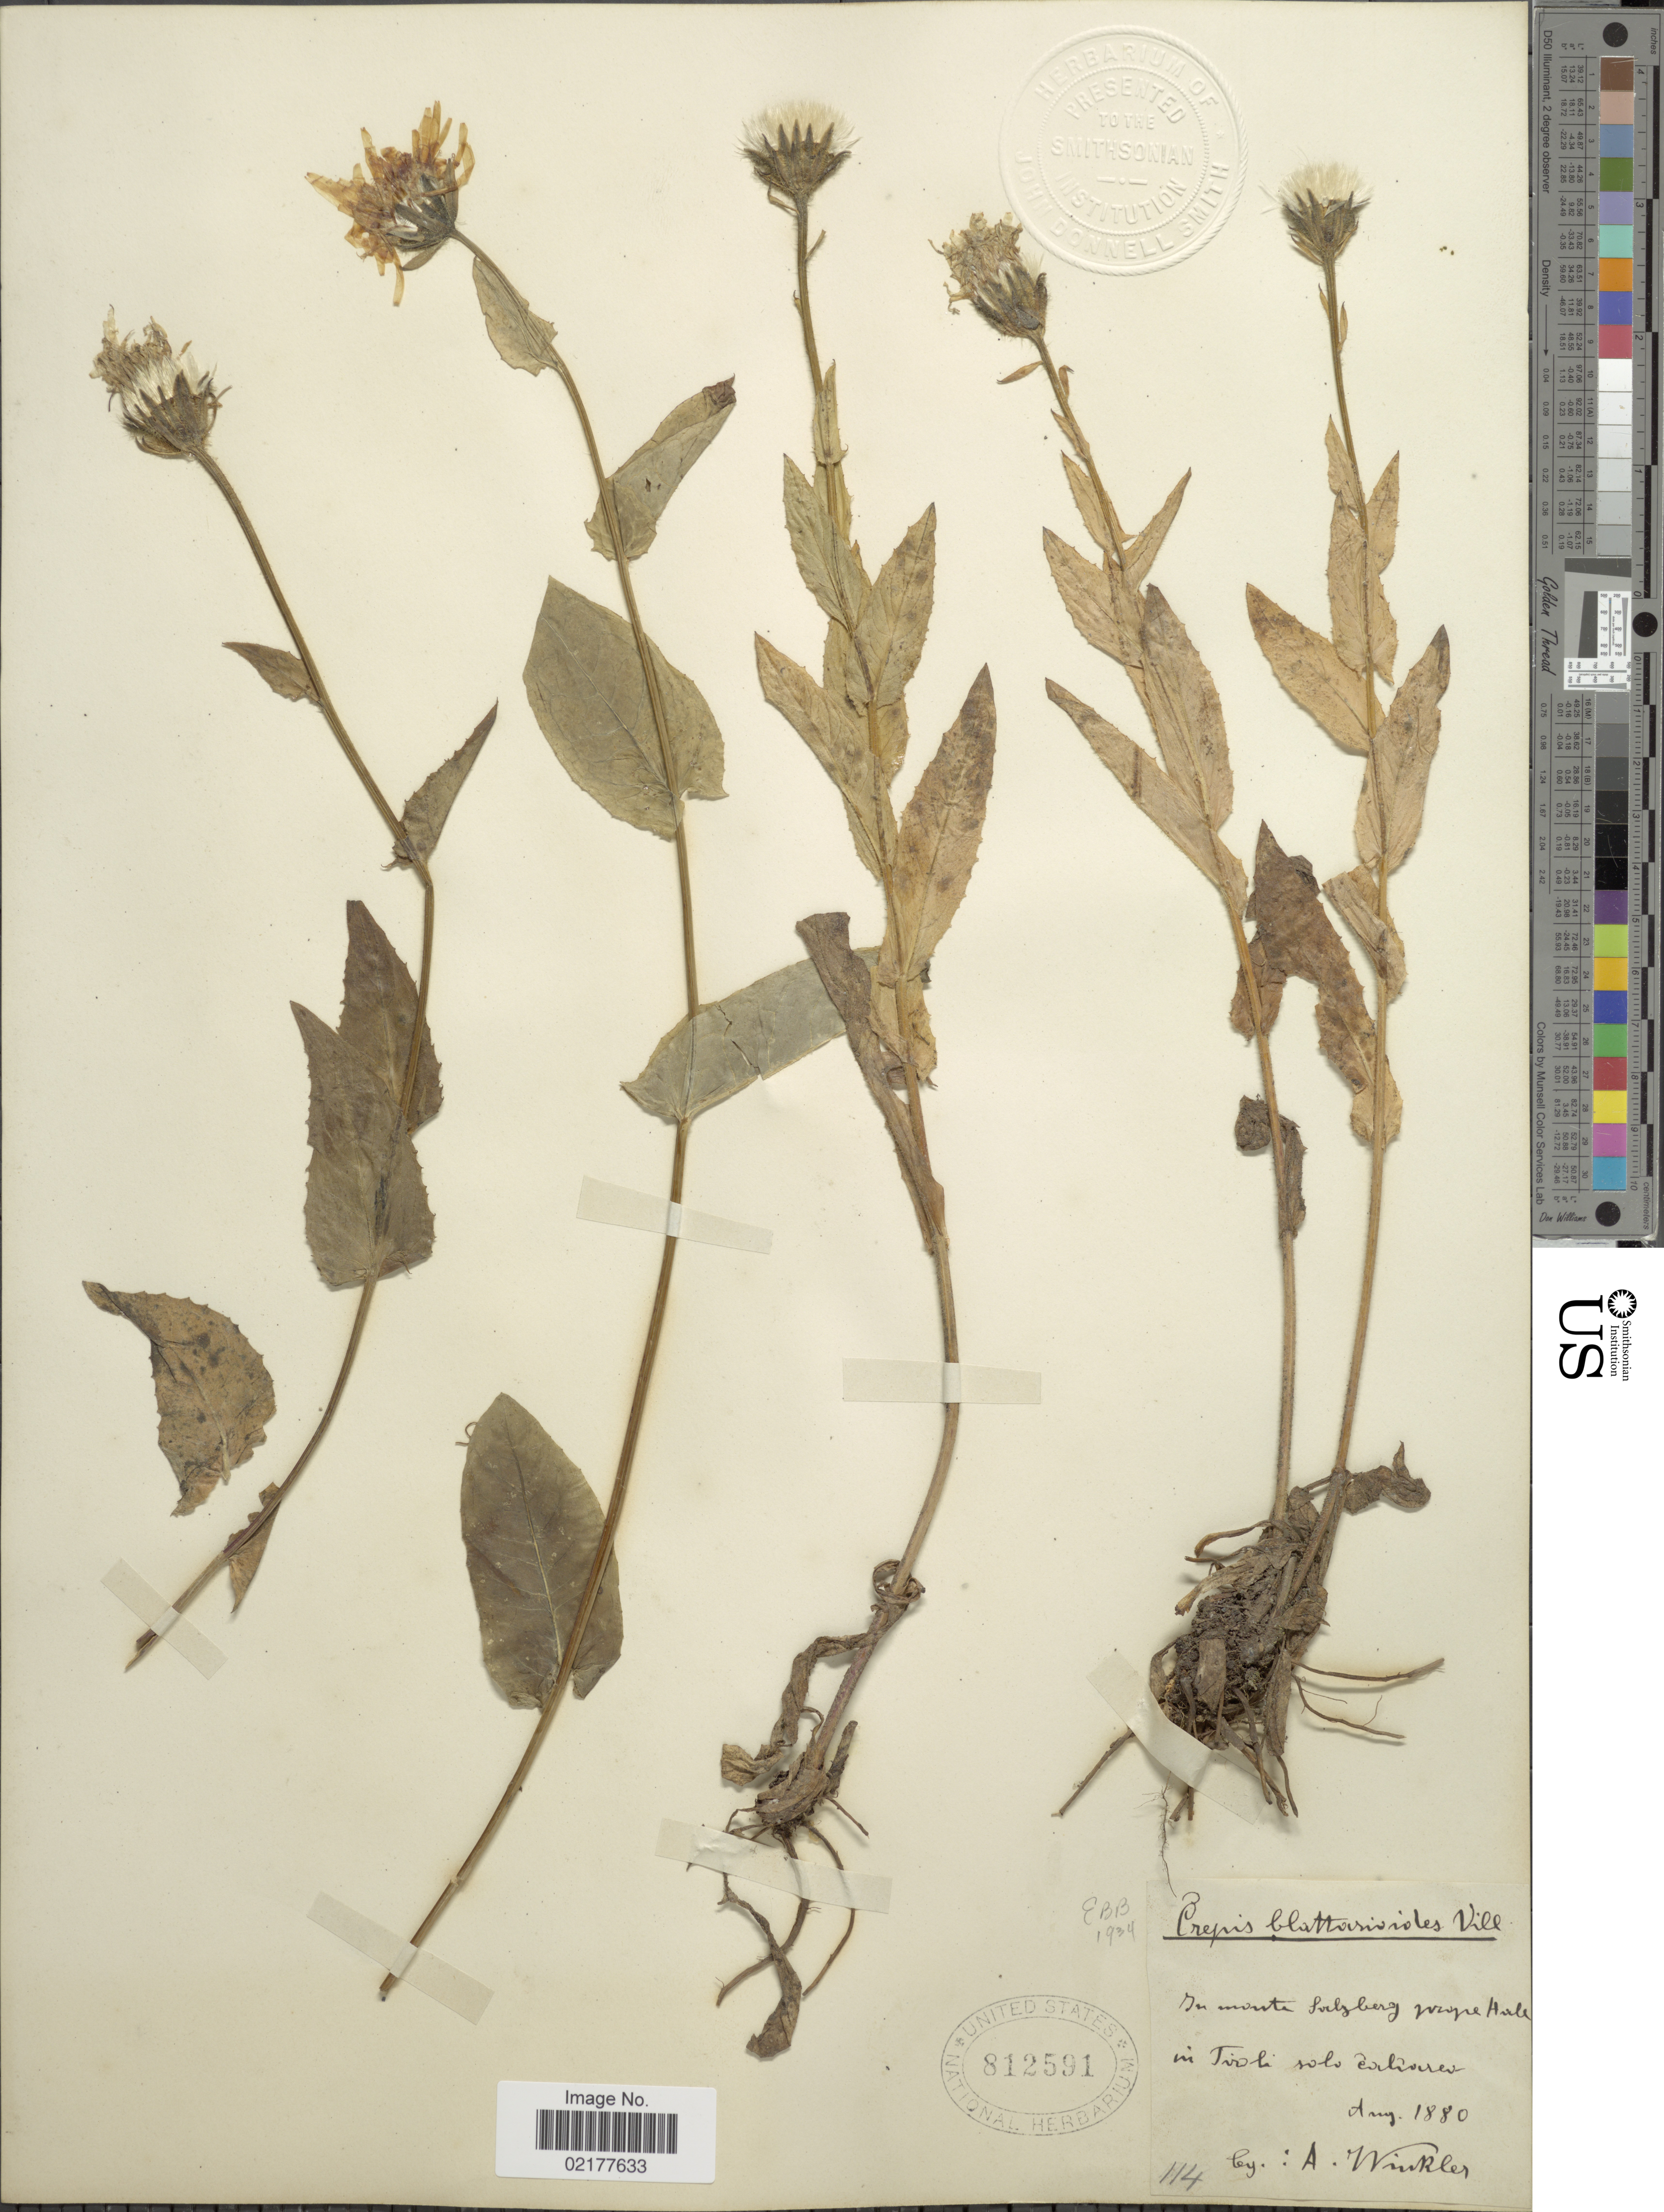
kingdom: Plantae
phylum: Tracheophyta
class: Magnoliopsida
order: Asterales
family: Asteraceae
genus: Crepis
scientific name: Crepis pyrenaica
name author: (L.) Greuter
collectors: A. Winkler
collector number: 114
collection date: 1880-08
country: Austria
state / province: Salzburg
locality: In monte Salzberg prope Hale in Tiroli solo envirev [interpreted]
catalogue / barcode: US 812591